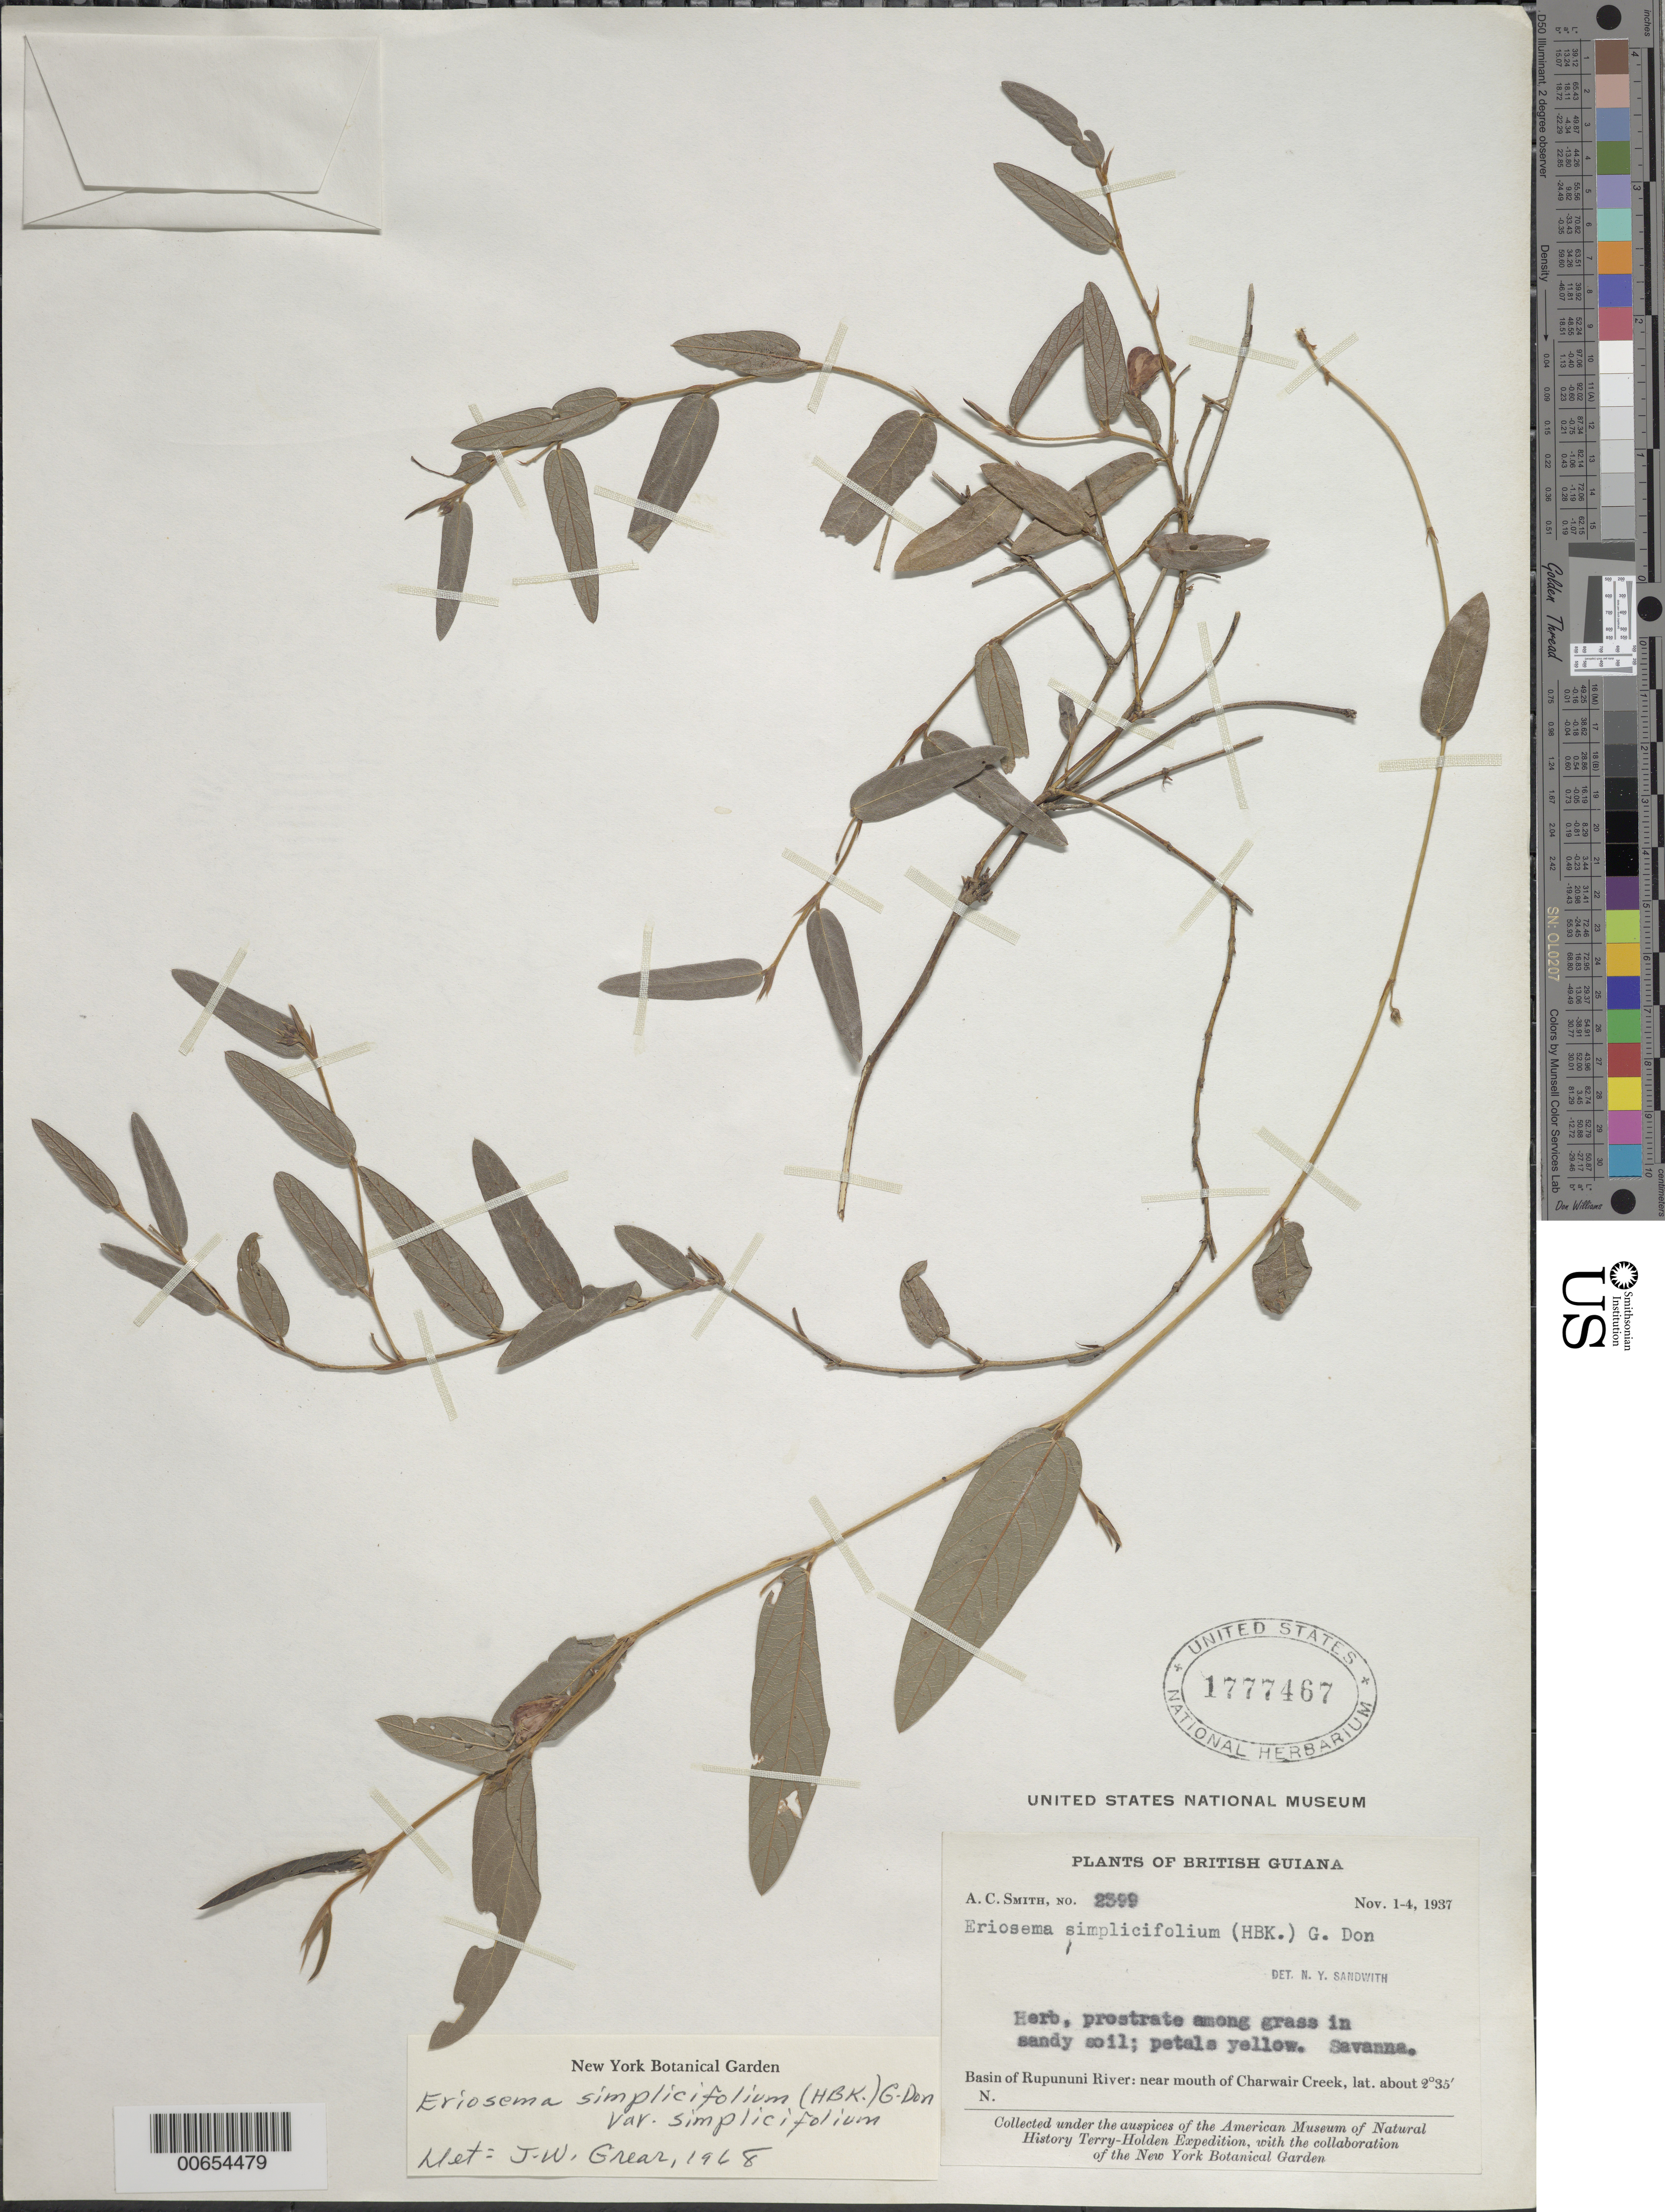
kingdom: Plantae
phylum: Tracheophyta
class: Magnoliopsida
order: Fabales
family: Fabaceae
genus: Eriosema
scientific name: Eriosema simplicifolium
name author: (Kunth) G. Don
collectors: A. C. Smith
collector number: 2399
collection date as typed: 1-Nov-37 to 4-Nov-37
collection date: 1937-11-01/1937-11-04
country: Guyana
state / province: U. Takutu-U. Essequibo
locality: Charwair Creek, near mouth, Rupununi R. basin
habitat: Sandy soil, savanna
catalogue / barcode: US 1777467